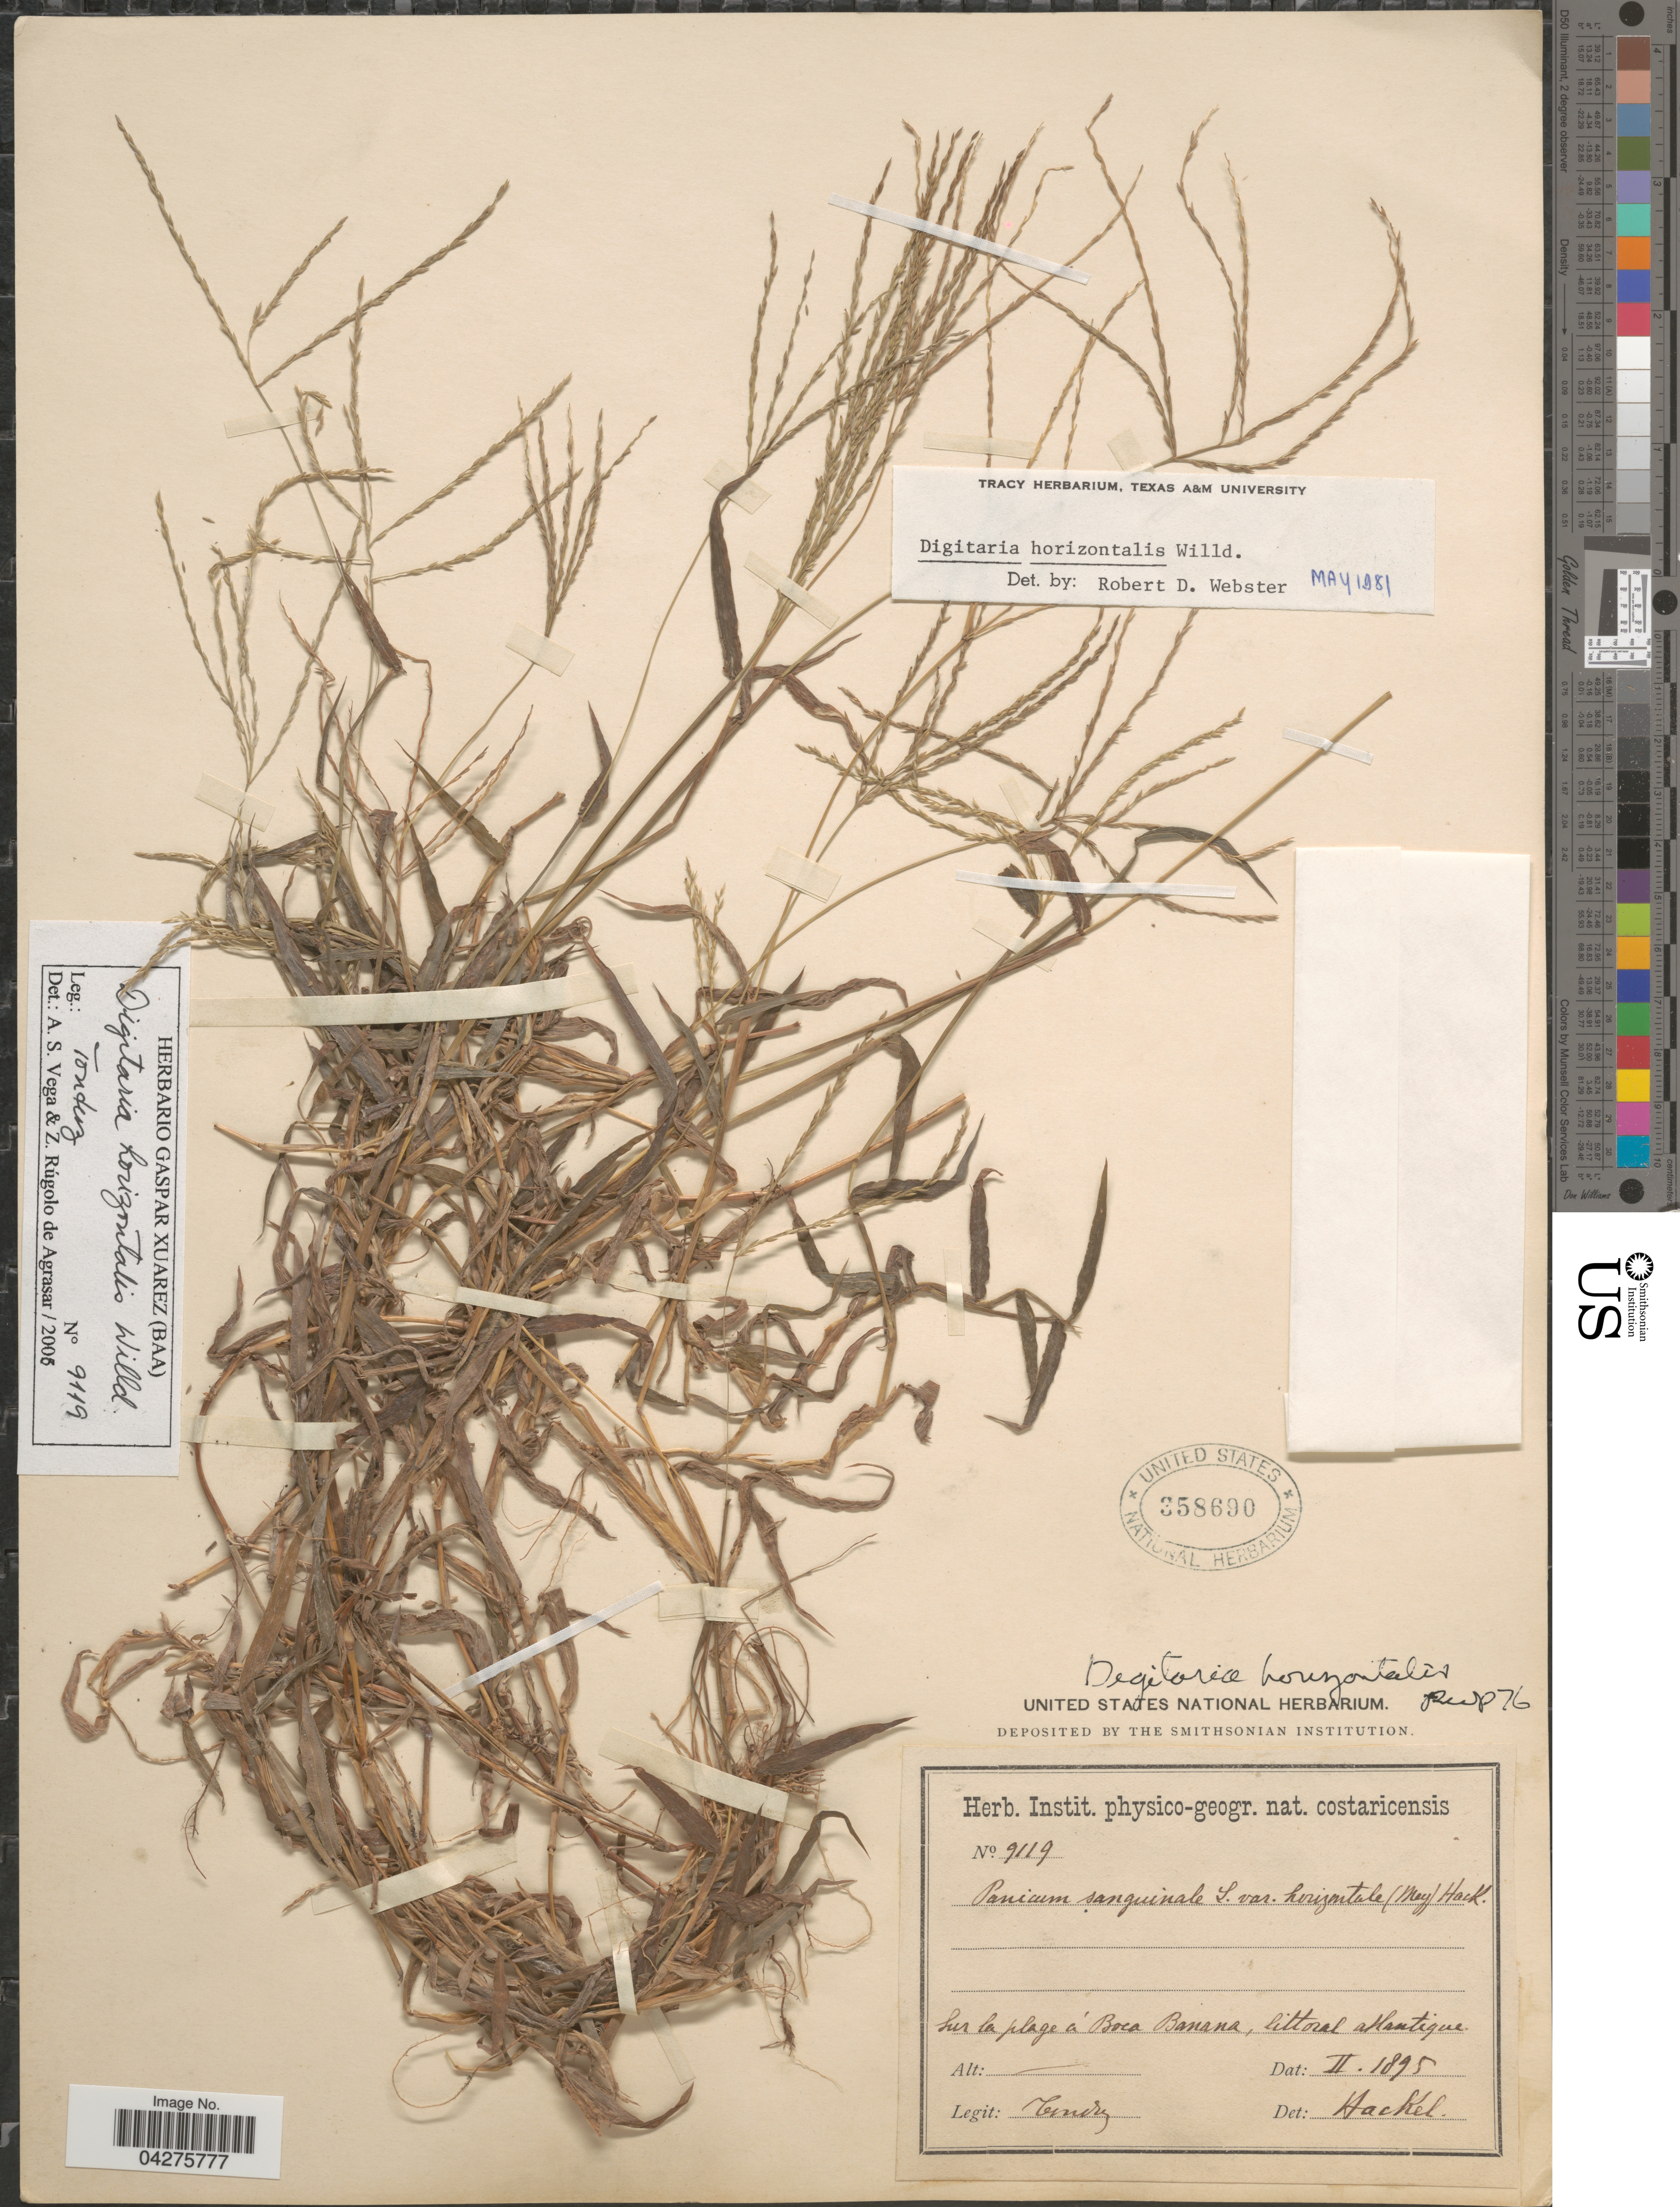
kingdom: Plantae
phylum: Tracheophyta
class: Liliopsida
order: Poales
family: Poaceae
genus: Digitaria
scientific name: Digitaria horizontalis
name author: Willd.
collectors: Tonduz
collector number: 9119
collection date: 1895-02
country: Costa Rica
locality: Sur la plage á Boca Banana, littoral atlantique.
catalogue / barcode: US 358690